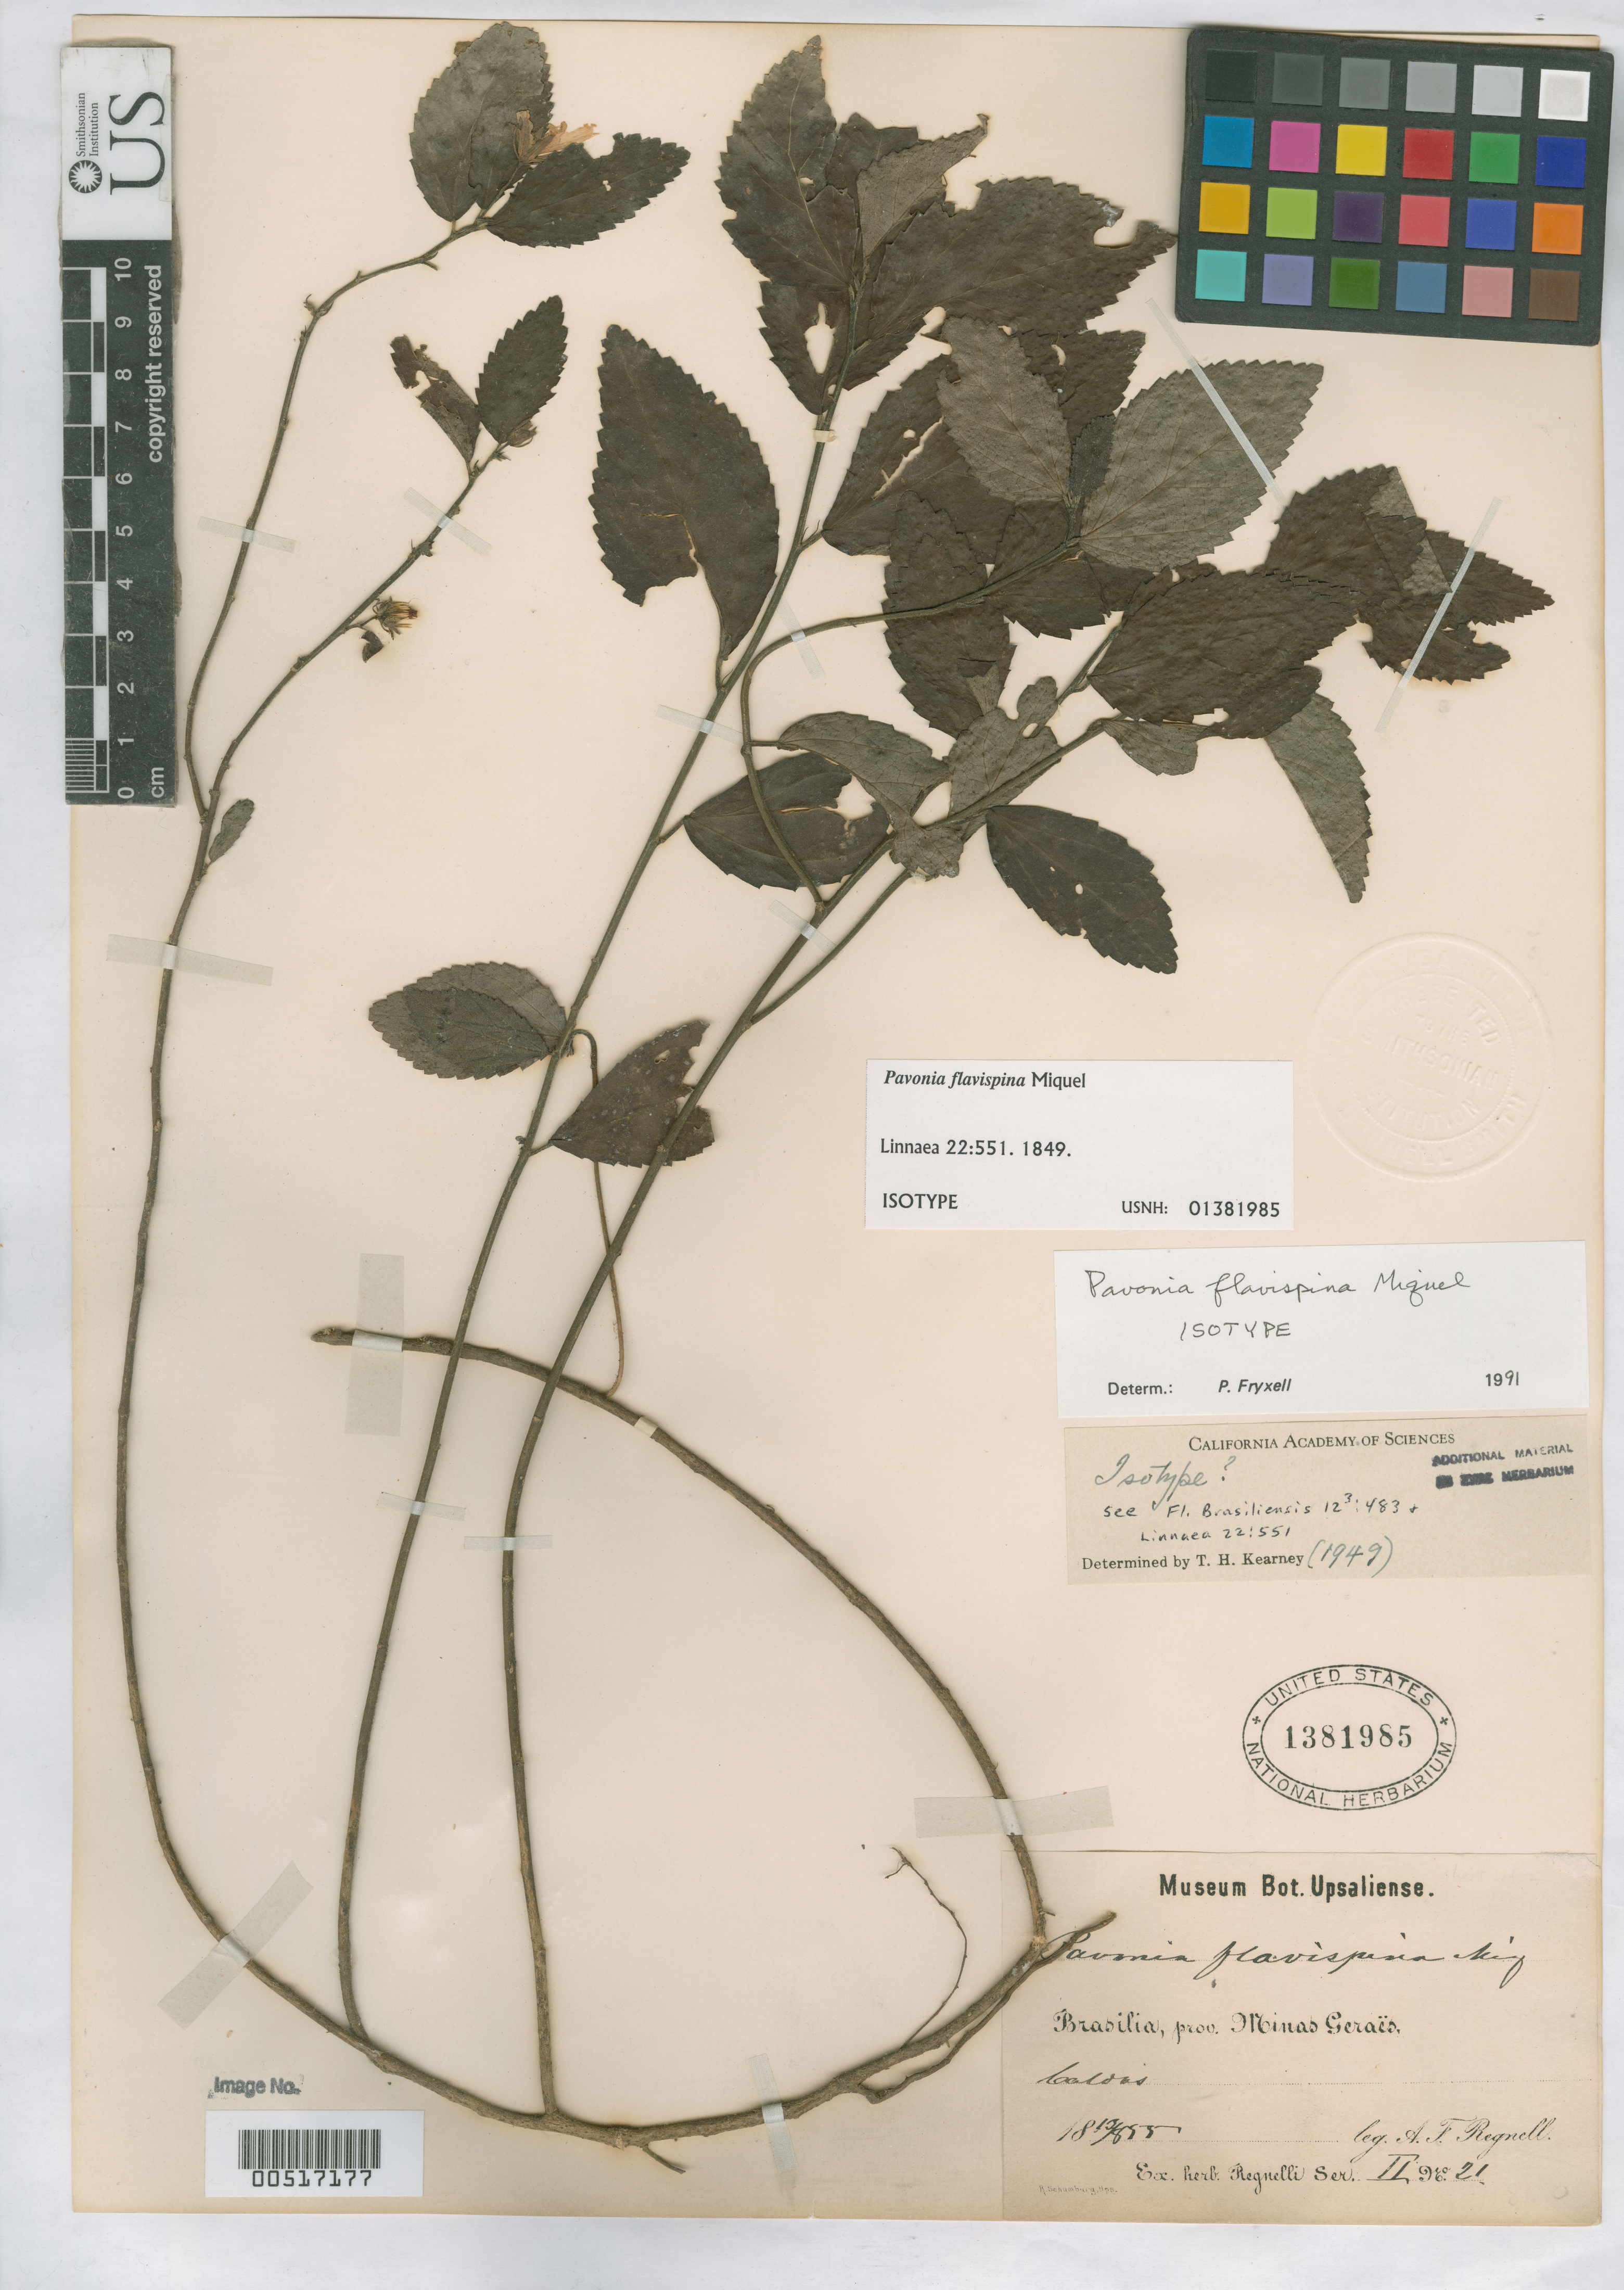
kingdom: Plantae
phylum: Tracheophyta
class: Magnoliopsida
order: Malvales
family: Malvaceae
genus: Pavonia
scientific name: Pavonia flavispina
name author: Miq.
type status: Type Collection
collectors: A. F. Regnell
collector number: II 21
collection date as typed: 13 Aug 1855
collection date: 1855-08-13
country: Brazil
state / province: Minas Gerais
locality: Caldas.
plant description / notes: Annotated by Fryxell (1991) as "isotype" but probably syntype.; Specimen ex John Donnell Smith herbarium.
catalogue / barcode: US 1381985